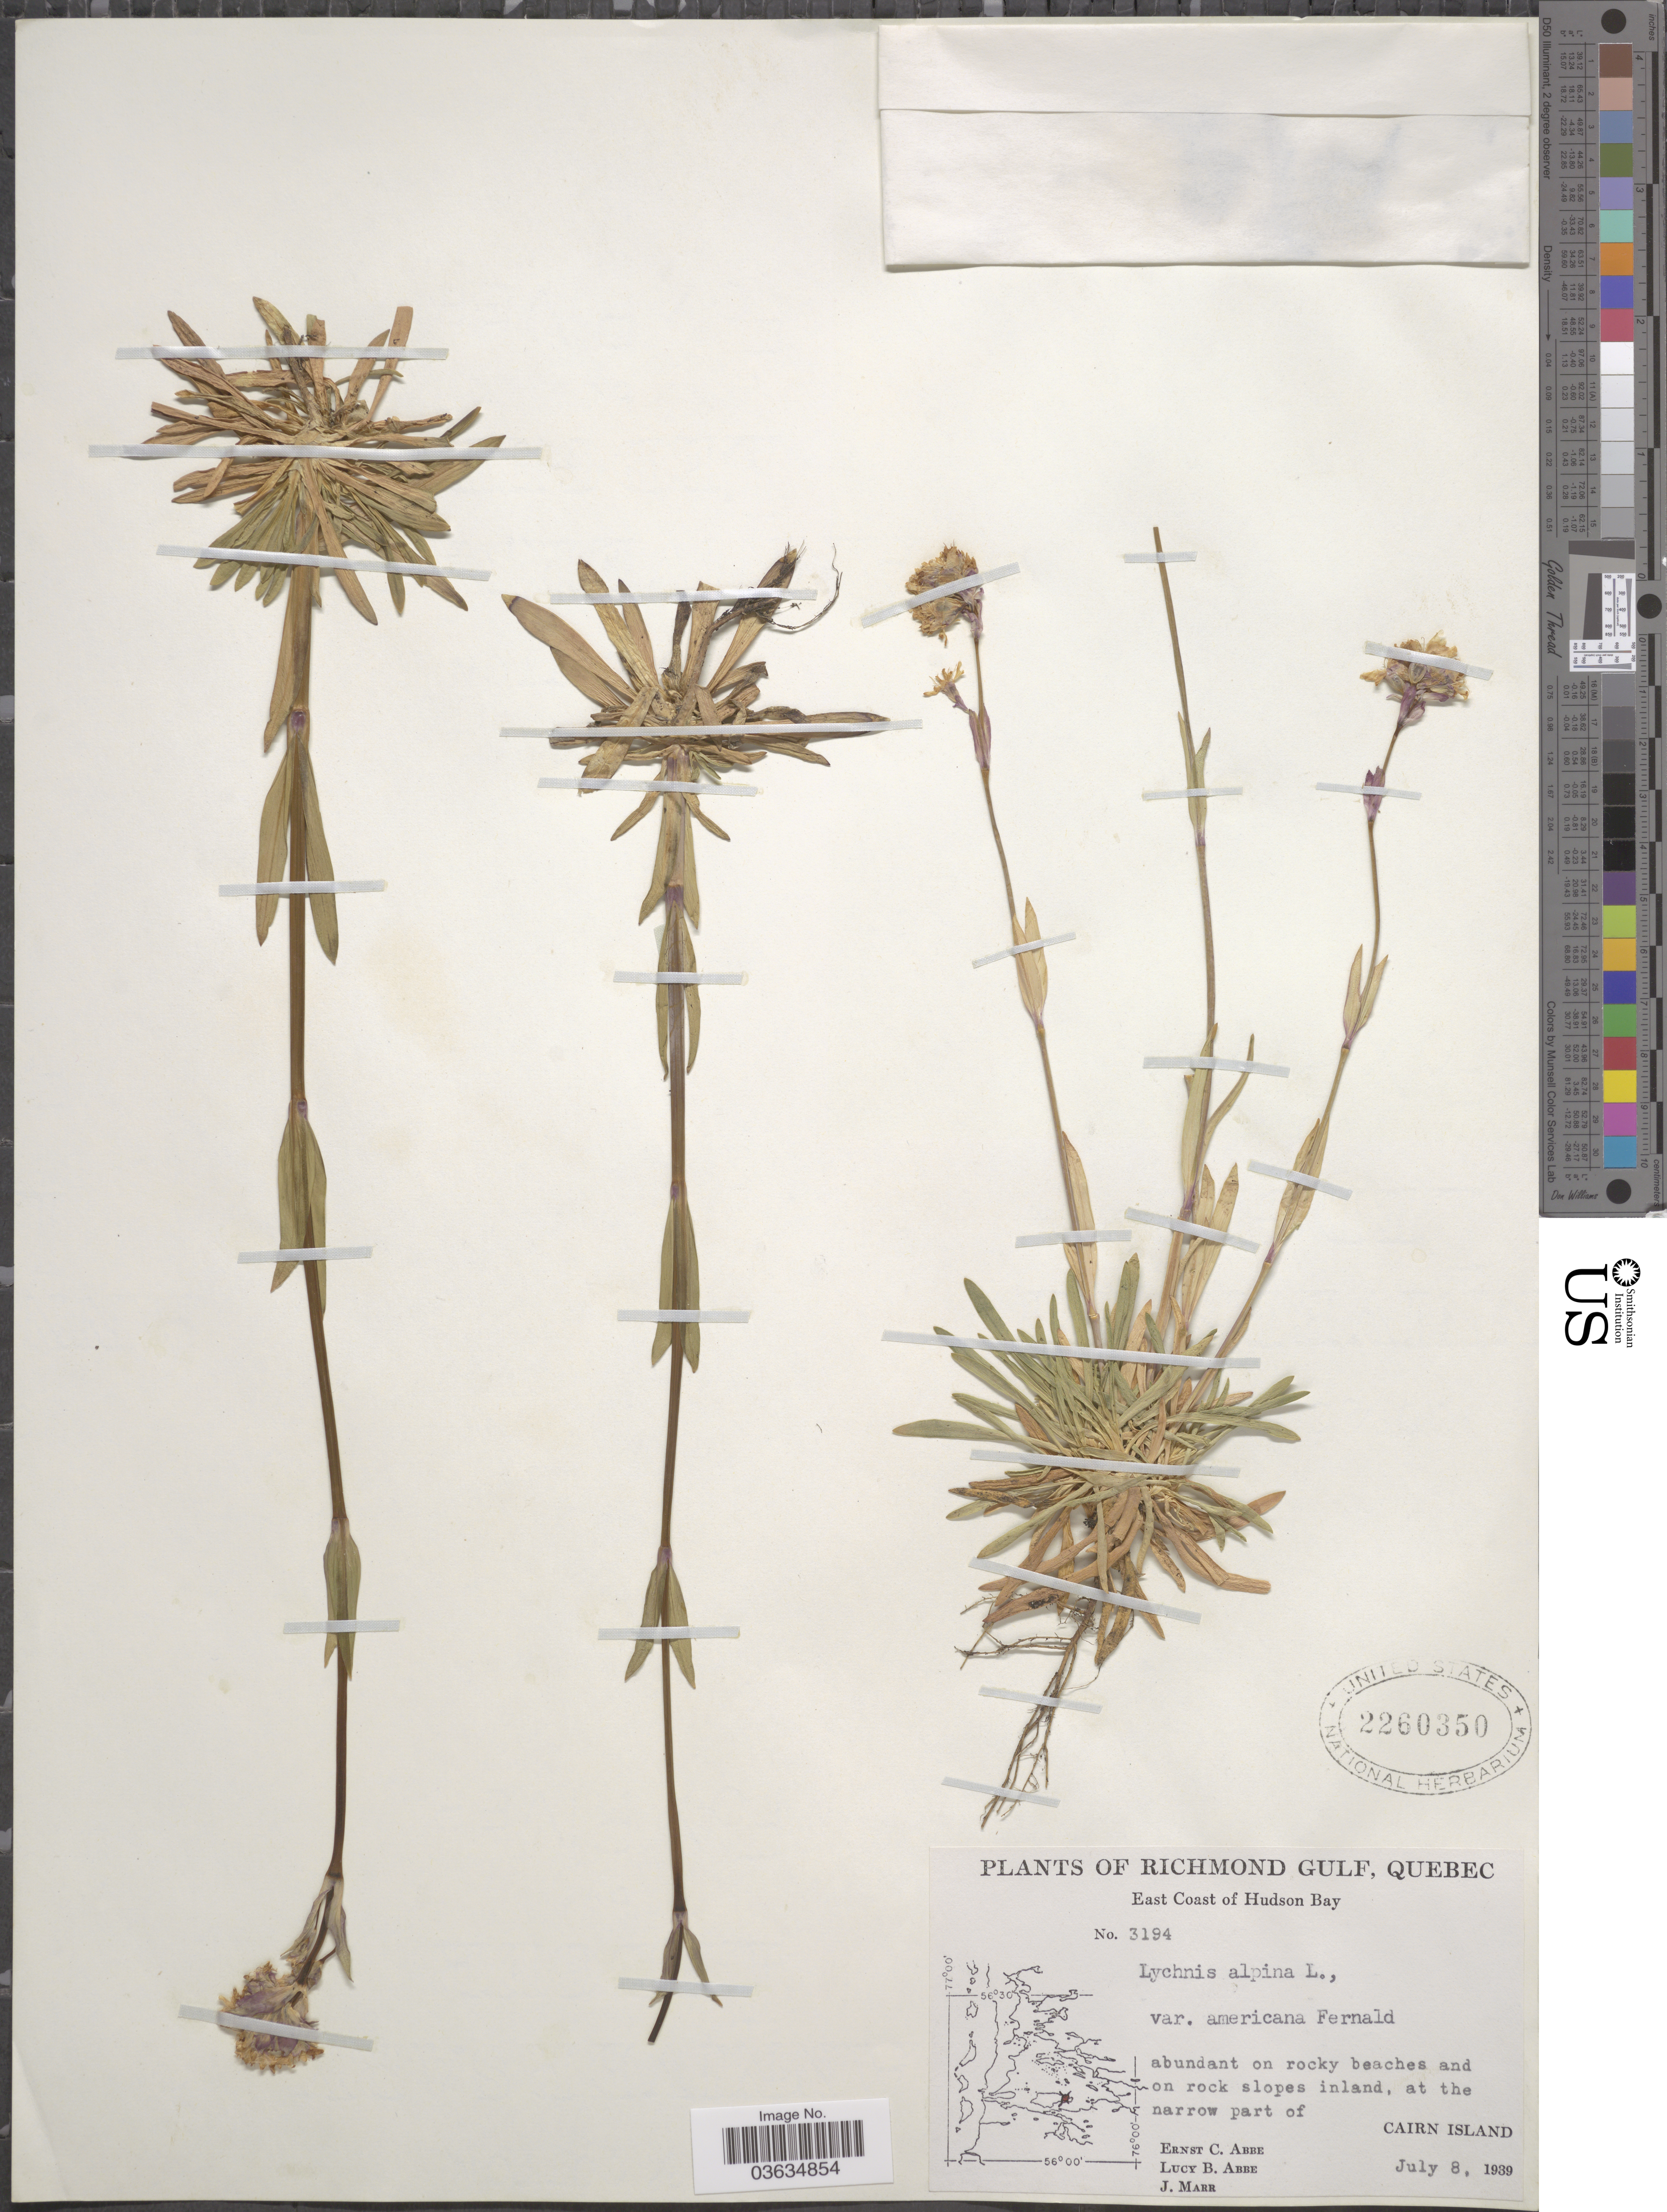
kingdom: Plantae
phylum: Tracheophyta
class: Magnoliopsida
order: Caryophyllales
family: Caryophyllaceae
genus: Viscaria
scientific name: Viscaria alpina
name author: (L.) G. Don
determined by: Strong, Mark T., (BOT), Smithsonian Institution - National Museum of Natural History (UNITED STATES)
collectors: E. C. Abbe, L. B. Abbe & J. Marr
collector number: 3194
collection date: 1939-07-08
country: Canada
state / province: Quebec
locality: Richmond Gulf. East Coast of Hudson Bay. At the narrow part of Cairn Island.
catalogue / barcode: US 2260350